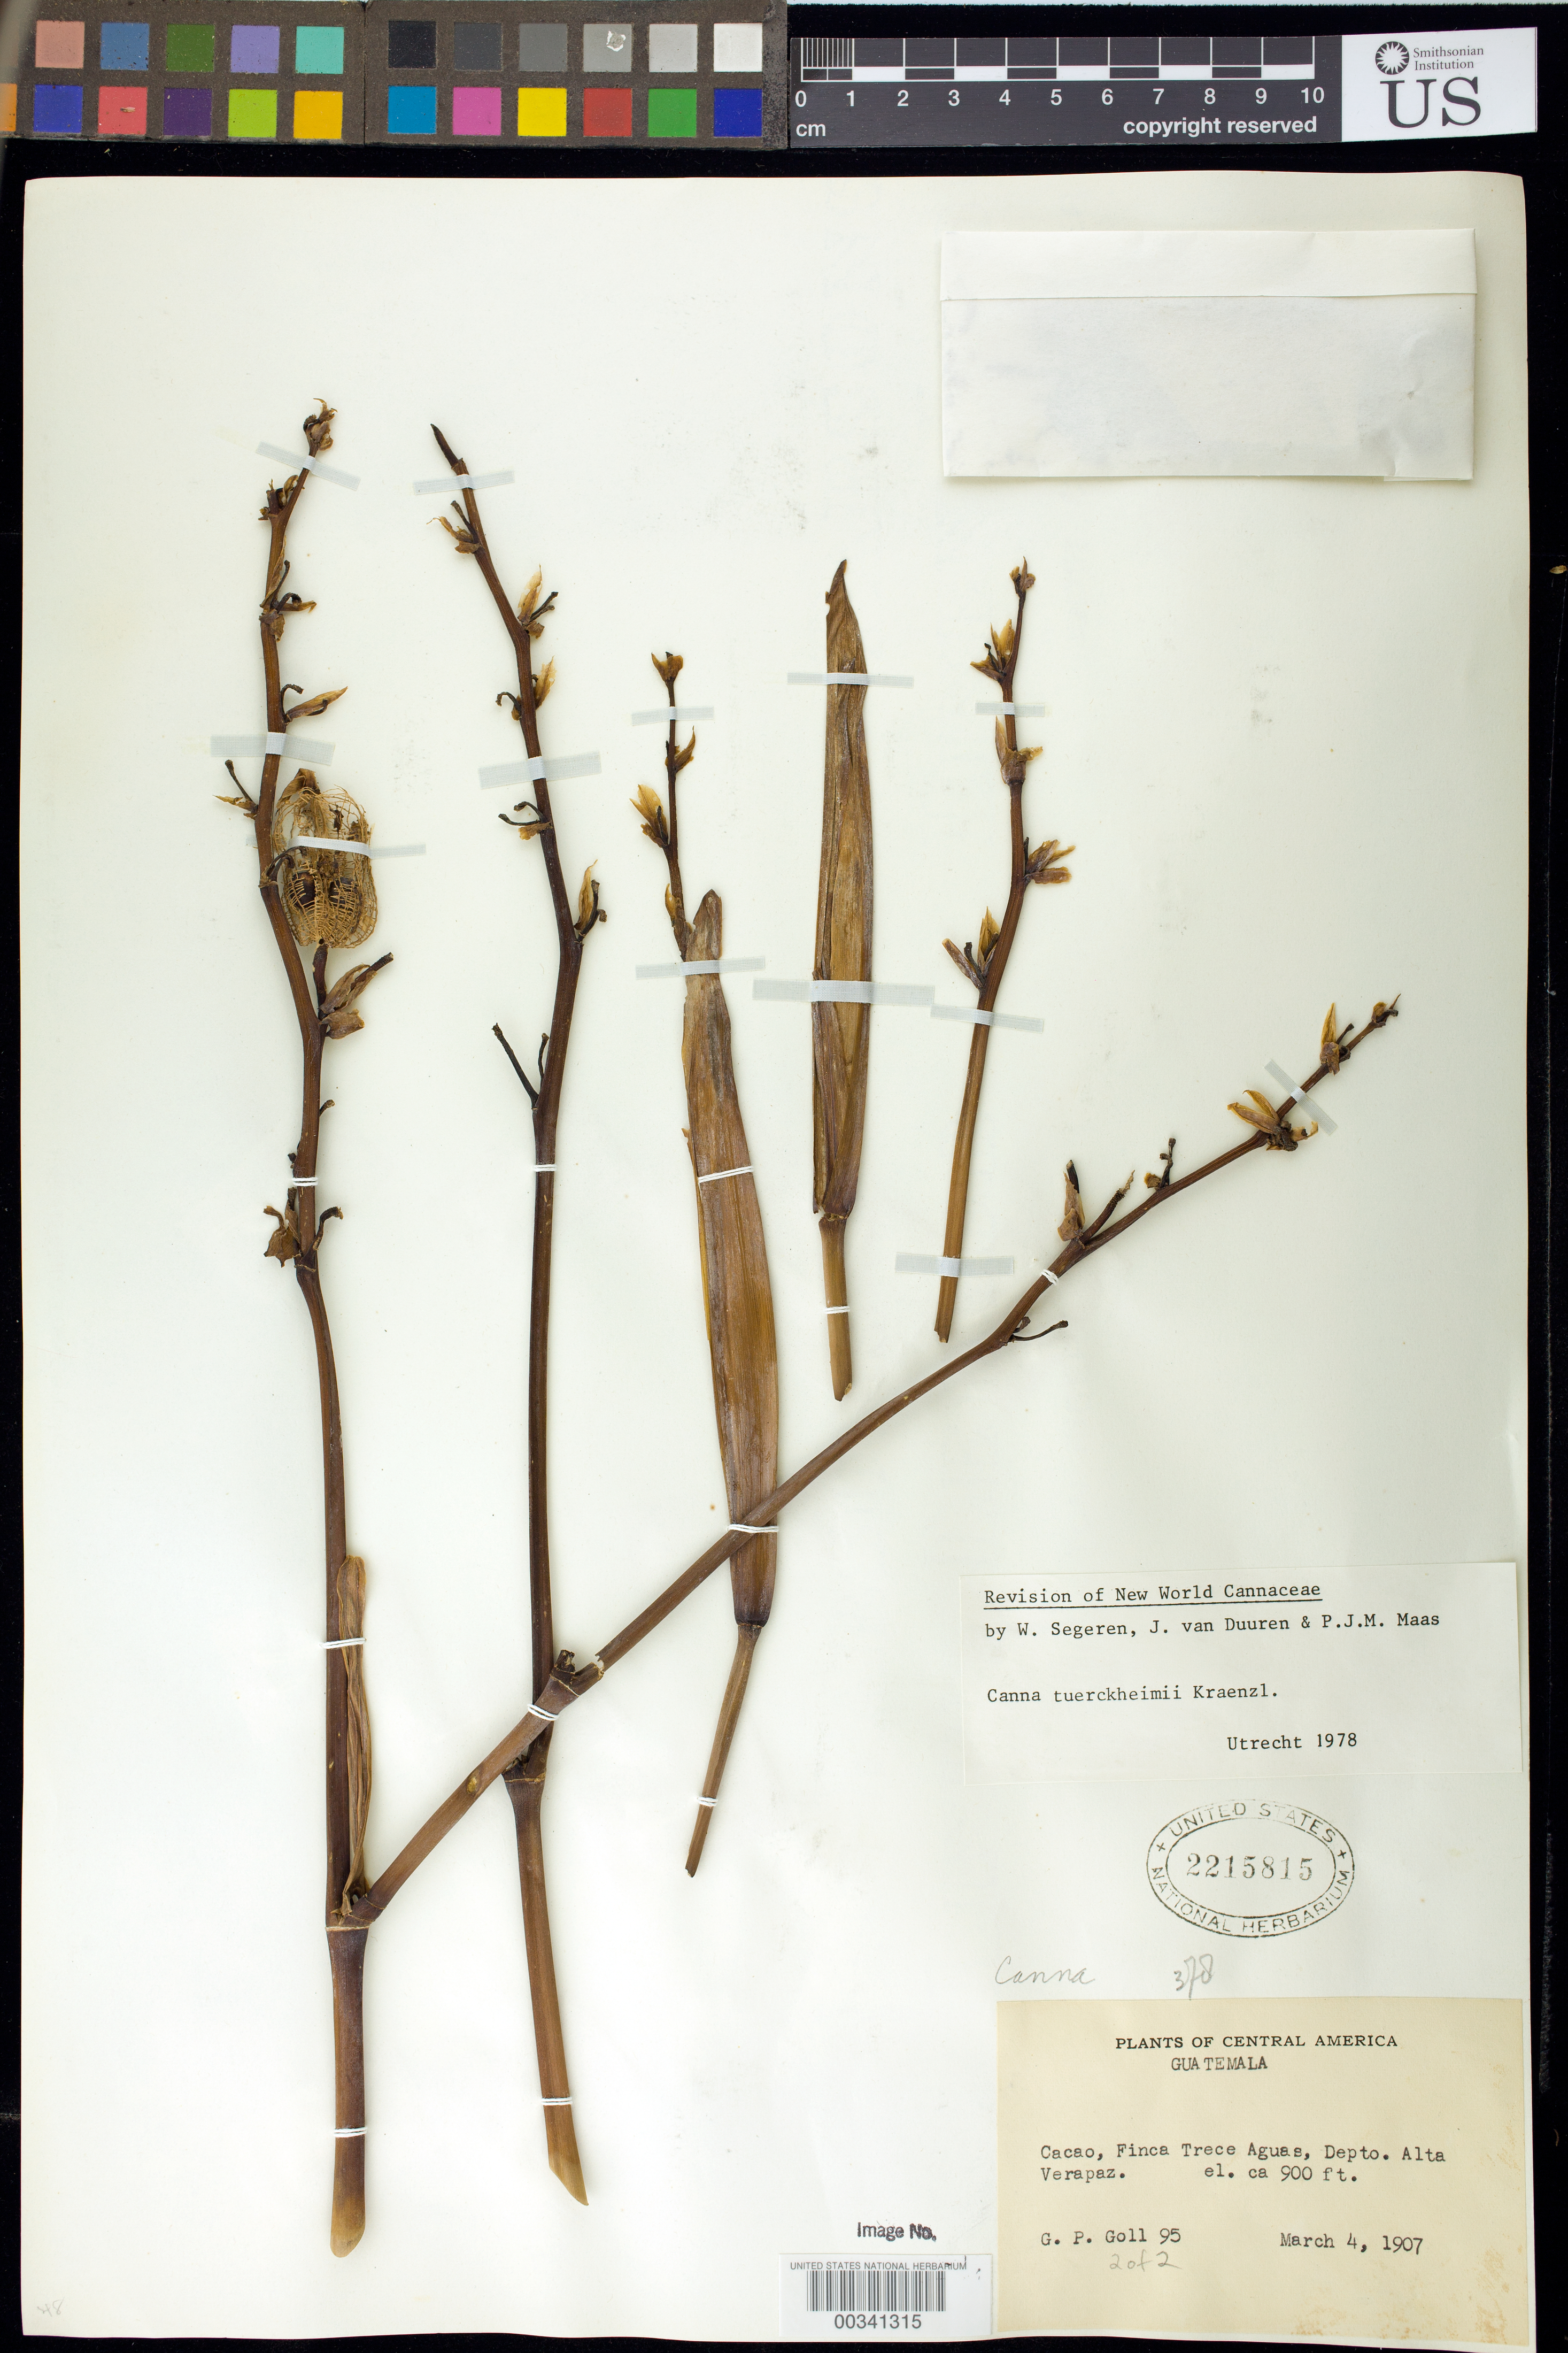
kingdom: Plantae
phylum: Tracheophyta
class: Liliopsida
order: Zingiberales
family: Cannaceae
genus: Canna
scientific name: Canna tuerckheimii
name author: Kraenzl. in Engl.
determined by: Segeren, W.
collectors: G. Goll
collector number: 95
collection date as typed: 04 Mar 1907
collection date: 1907-03-04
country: Guatemala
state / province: Alta Verapaz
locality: Cacao, Finca Trece Aguas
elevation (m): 274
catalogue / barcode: US 2215815